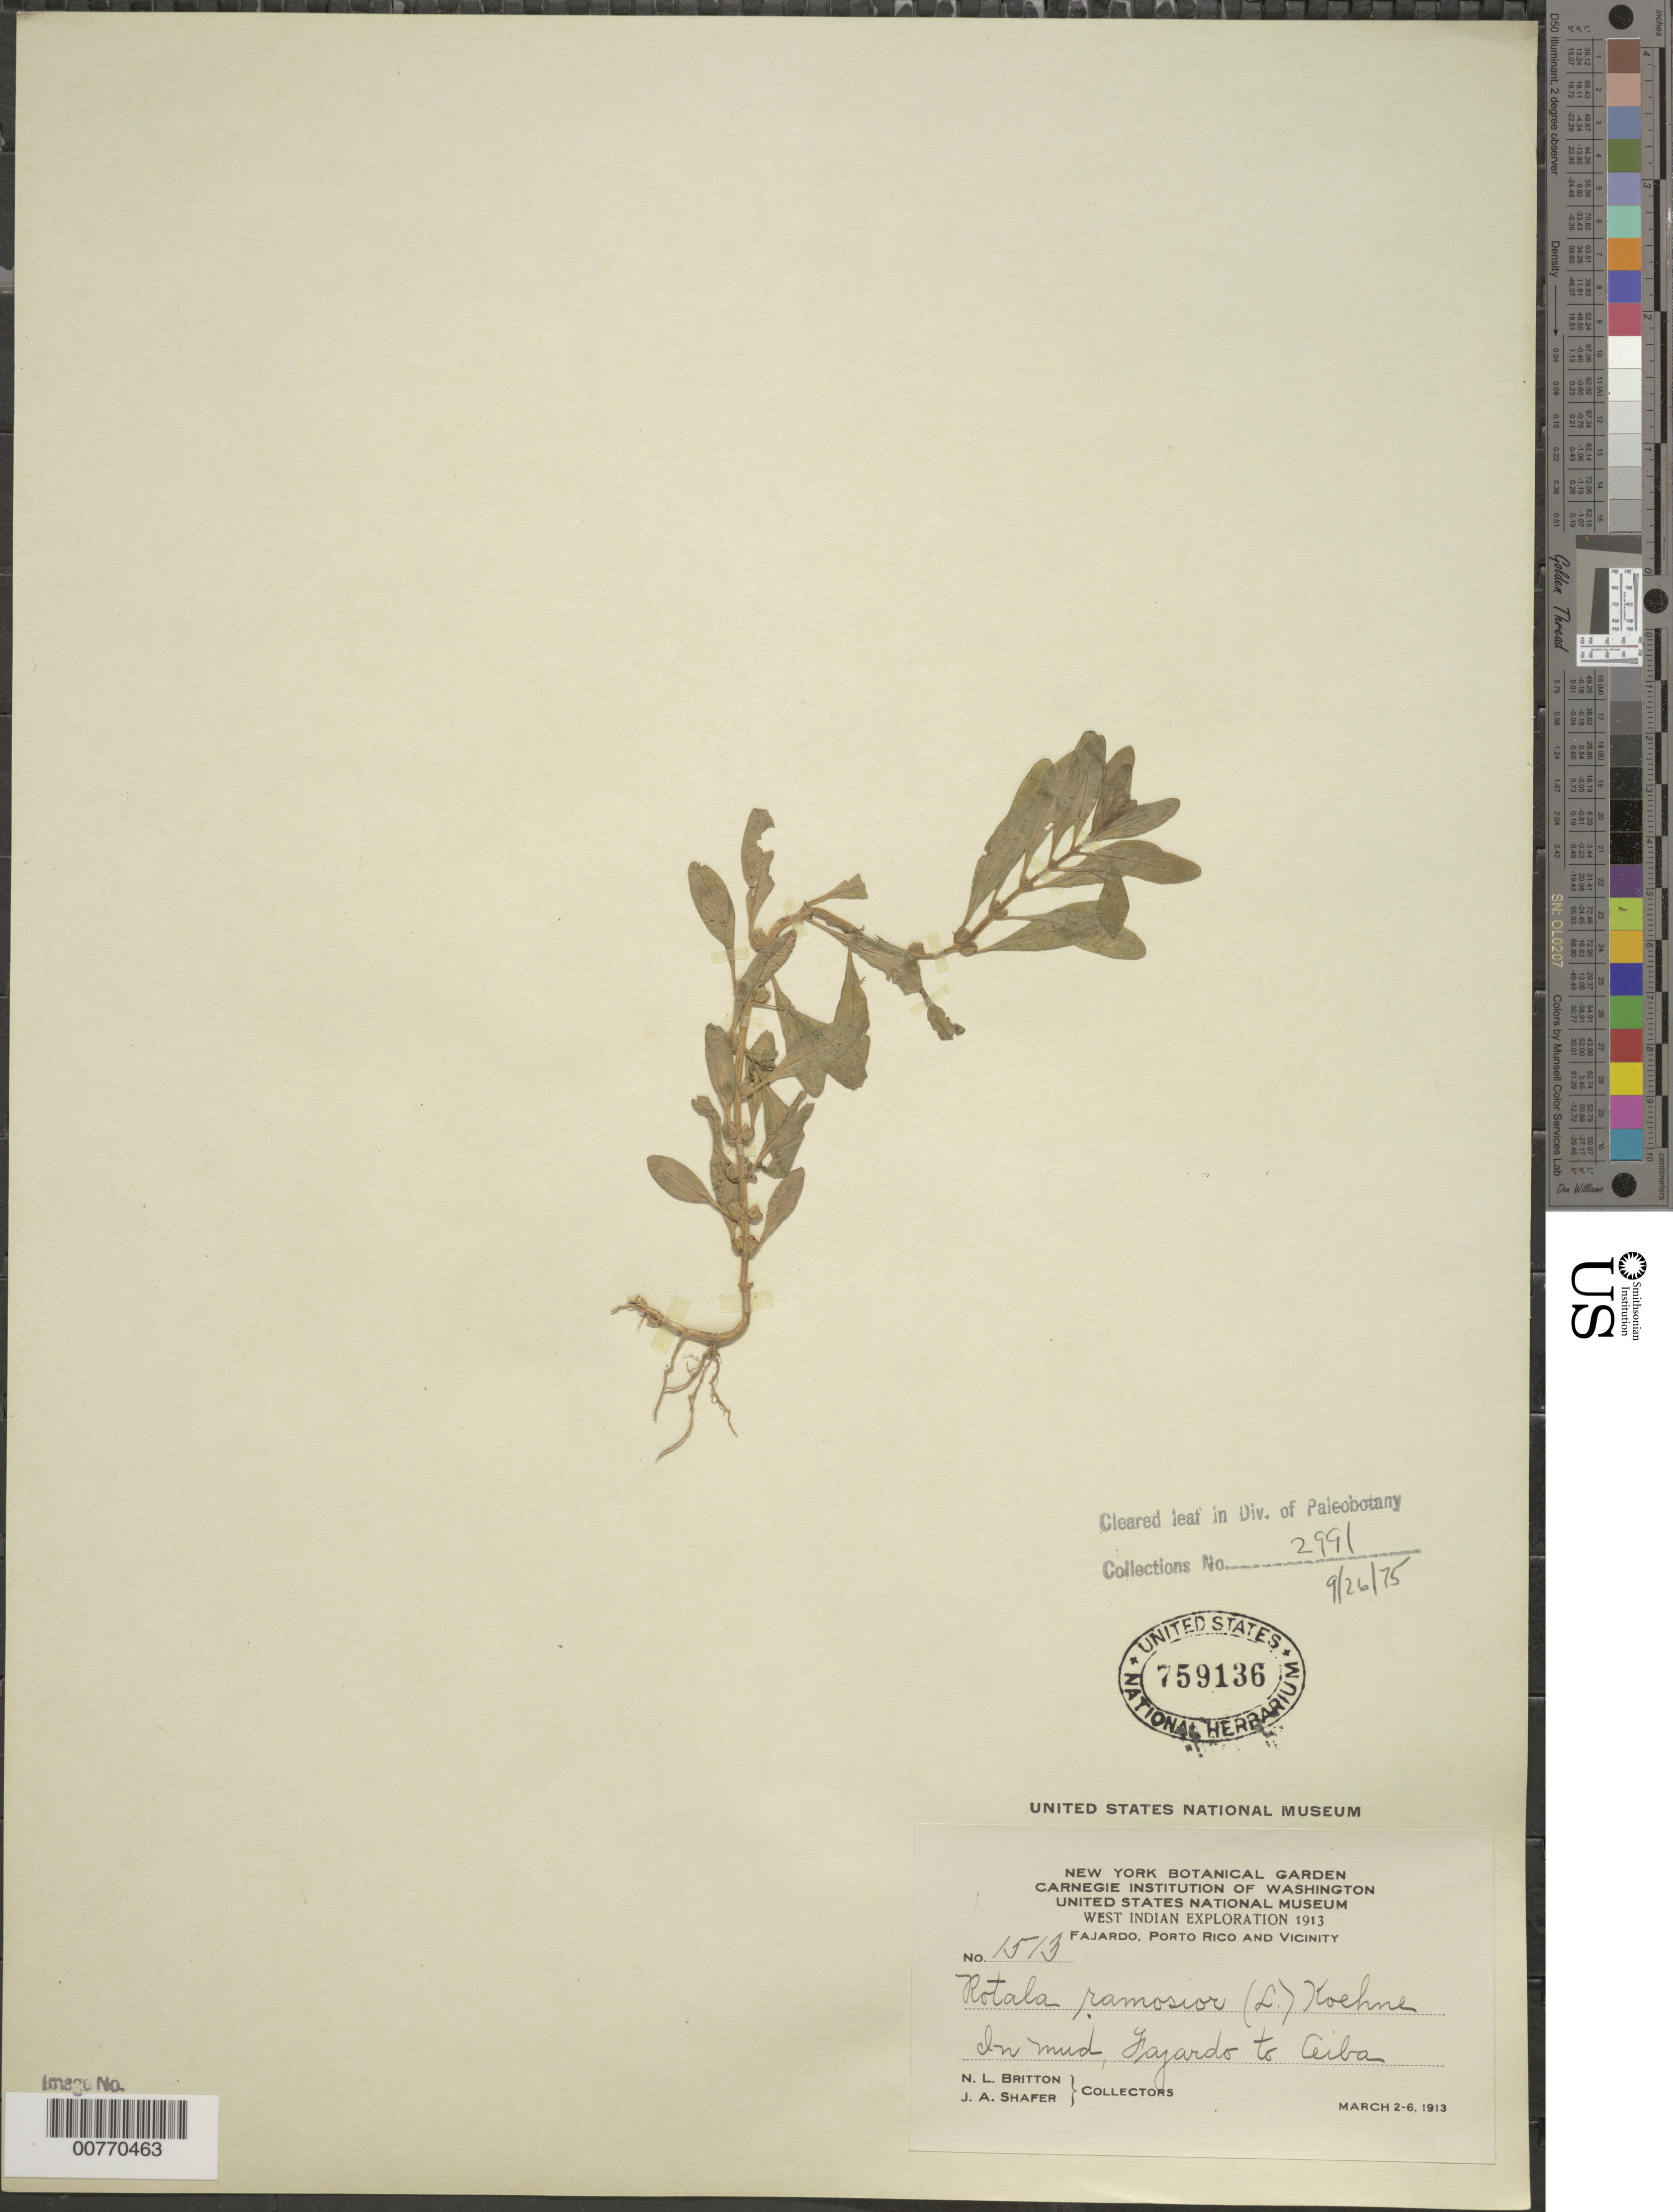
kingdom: Plantae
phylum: Tracheophyta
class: Magnoliopsida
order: Myrtales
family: Lythraceae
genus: Rotala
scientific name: Rotala ramosior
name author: (L.) Koehne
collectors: N. Britton & J. A. Shafer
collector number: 1513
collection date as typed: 02 Mar 1913 to 06 Mar 1913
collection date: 1913-03-02/1913-03-06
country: Puerto Rico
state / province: Ceiba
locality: Fajardo to Ceiba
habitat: In mud.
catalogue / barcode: US 759136